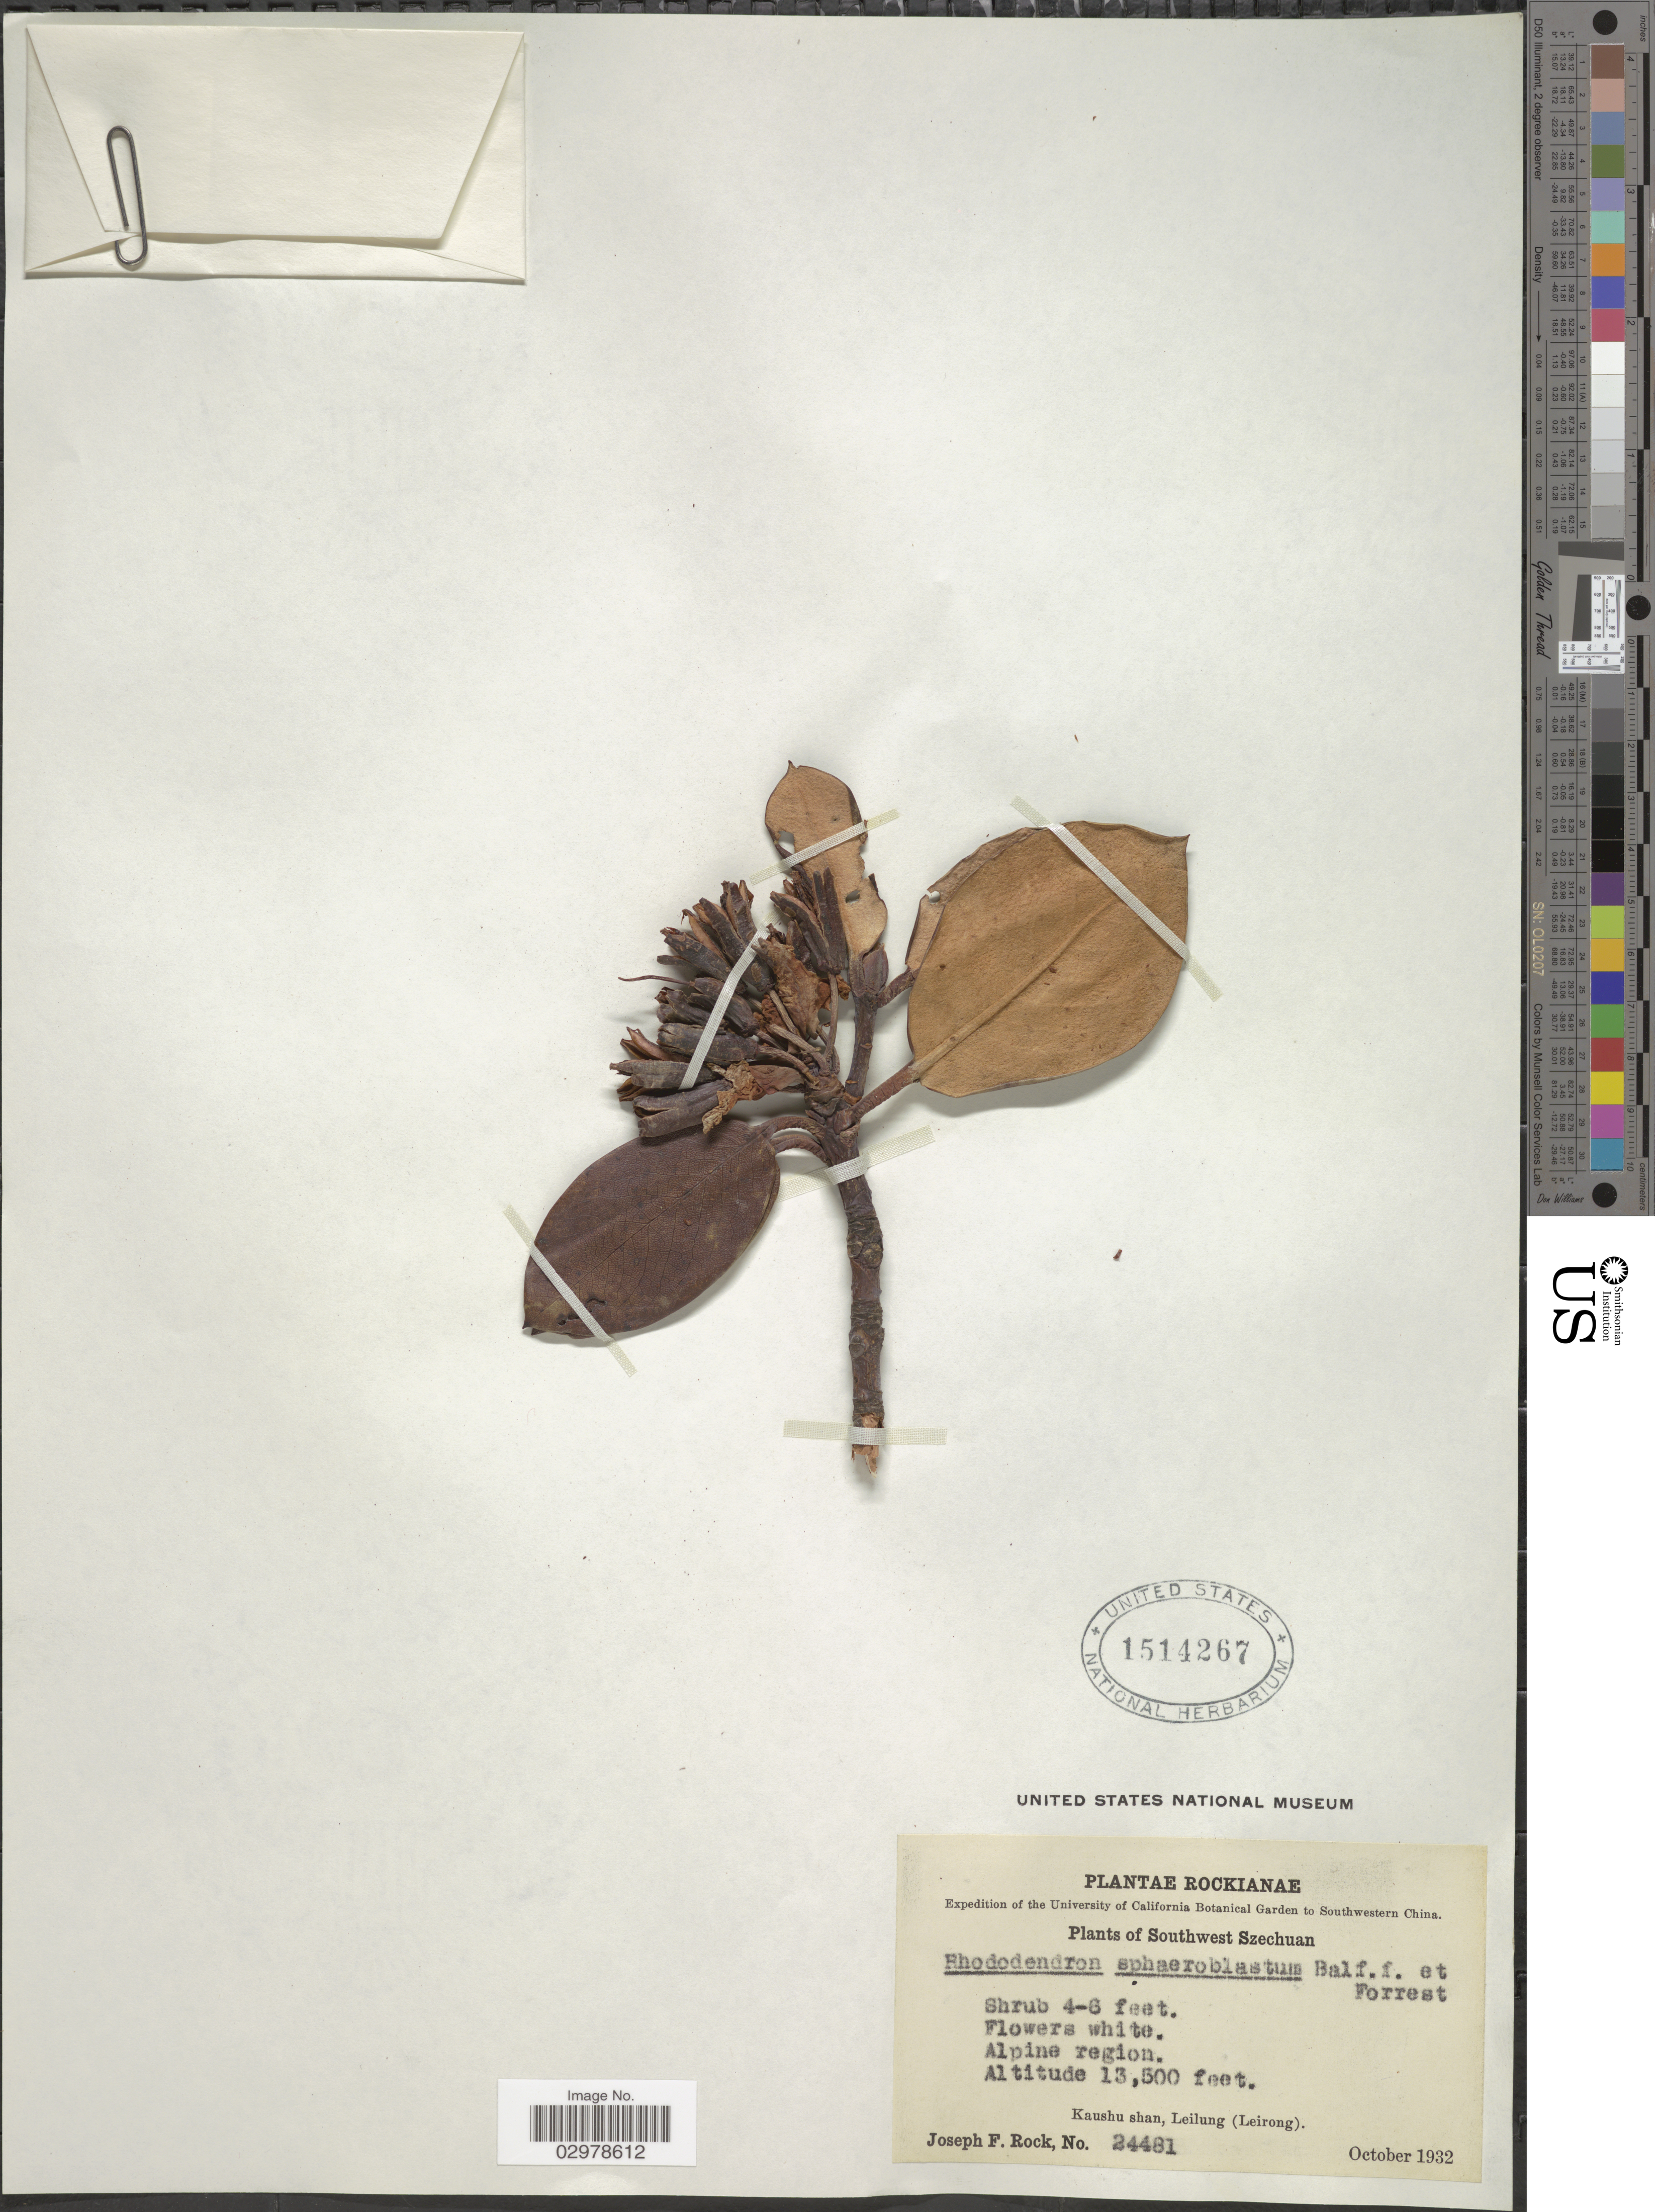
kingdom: Plantae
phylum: Tracheophyta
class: Magnoliopsida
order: Ericales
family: Ericaceae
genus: Rhododendron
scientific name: Rhododendron sphaeroblastum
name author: Balf. f. & Forrest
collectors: J. F. Rock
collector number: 24481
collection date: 1932-10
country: China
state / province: Sichuan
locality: Southwestern China. Southwest Szechuan. Kaushu shan, Leilung (Leirong).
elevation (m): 4115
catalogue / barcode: US 1514267